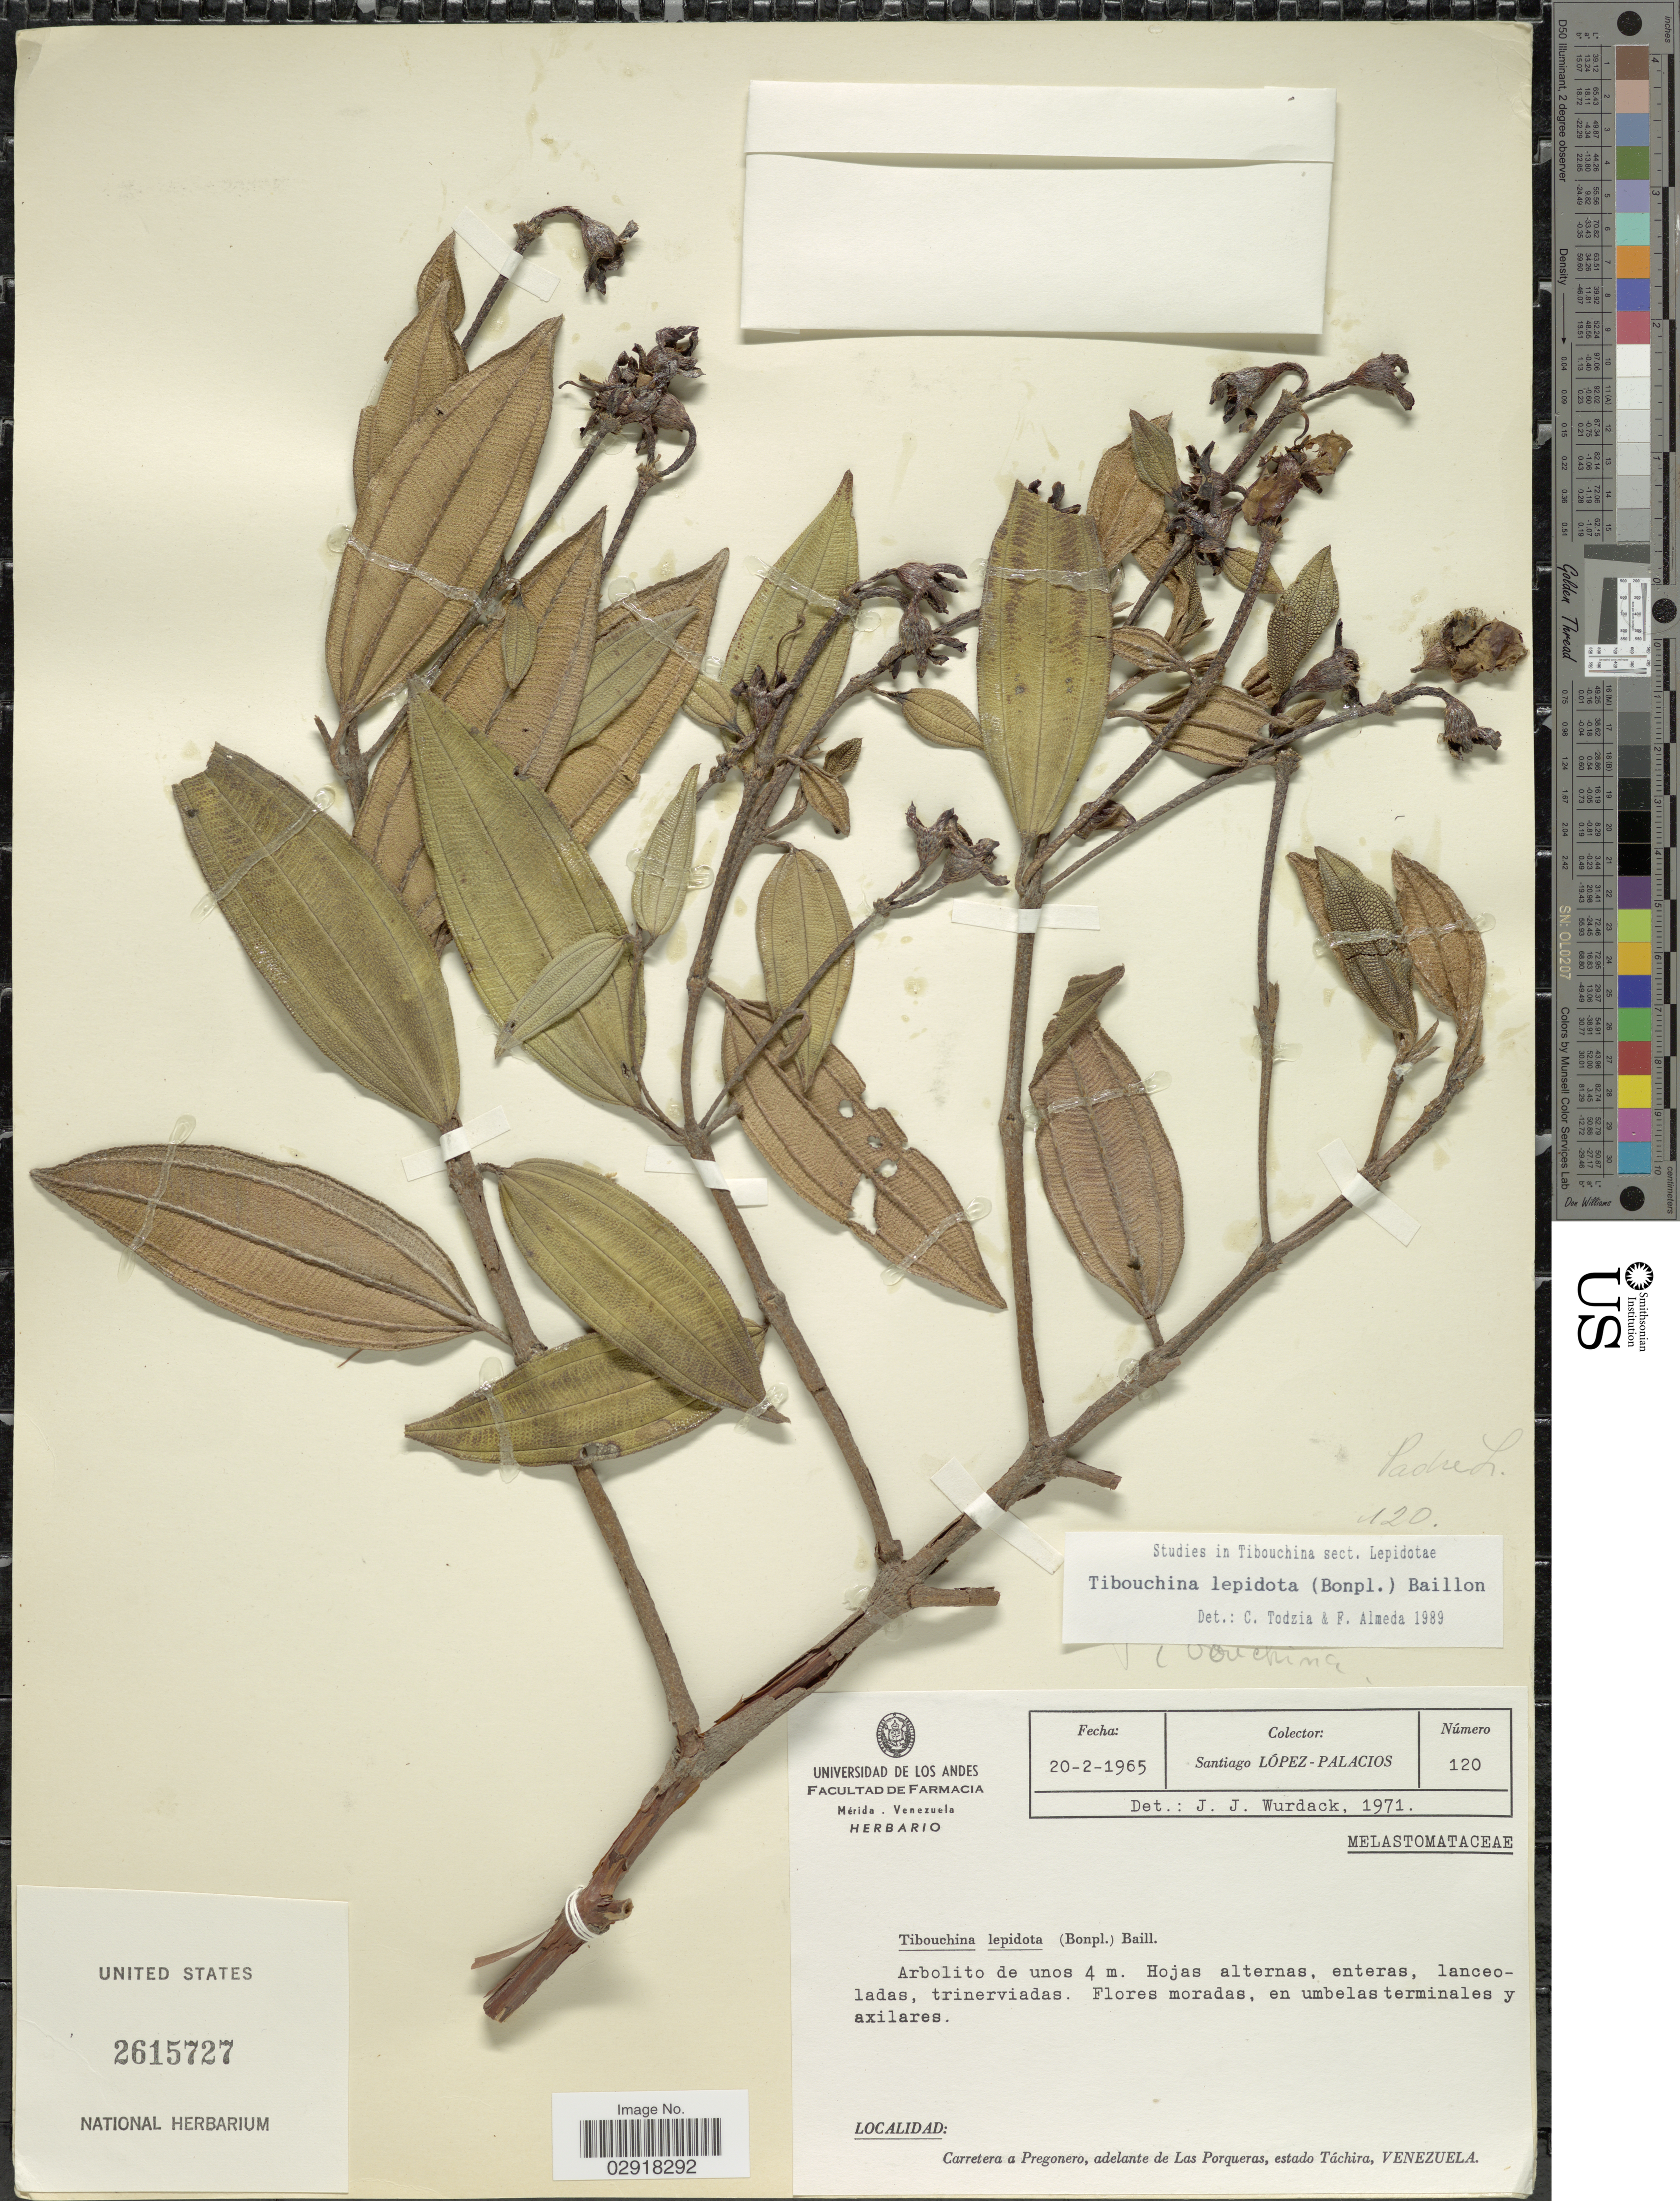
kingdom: Plantae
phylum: Tracheophyta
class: Magnoliopsida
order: Myrtales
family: Melastomataceae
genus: Andesanthus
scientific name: Andesanthus lepidotus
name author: (Humb. & Bonpl.) P.J.F. Guim. & Michelang.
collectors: S. López-Palacios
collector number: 120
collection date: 1965-02-20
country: Venezuela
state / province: Tachira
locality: Carretera a Pregonero, adelante de Las Porqueras.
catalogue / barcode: US 2615727